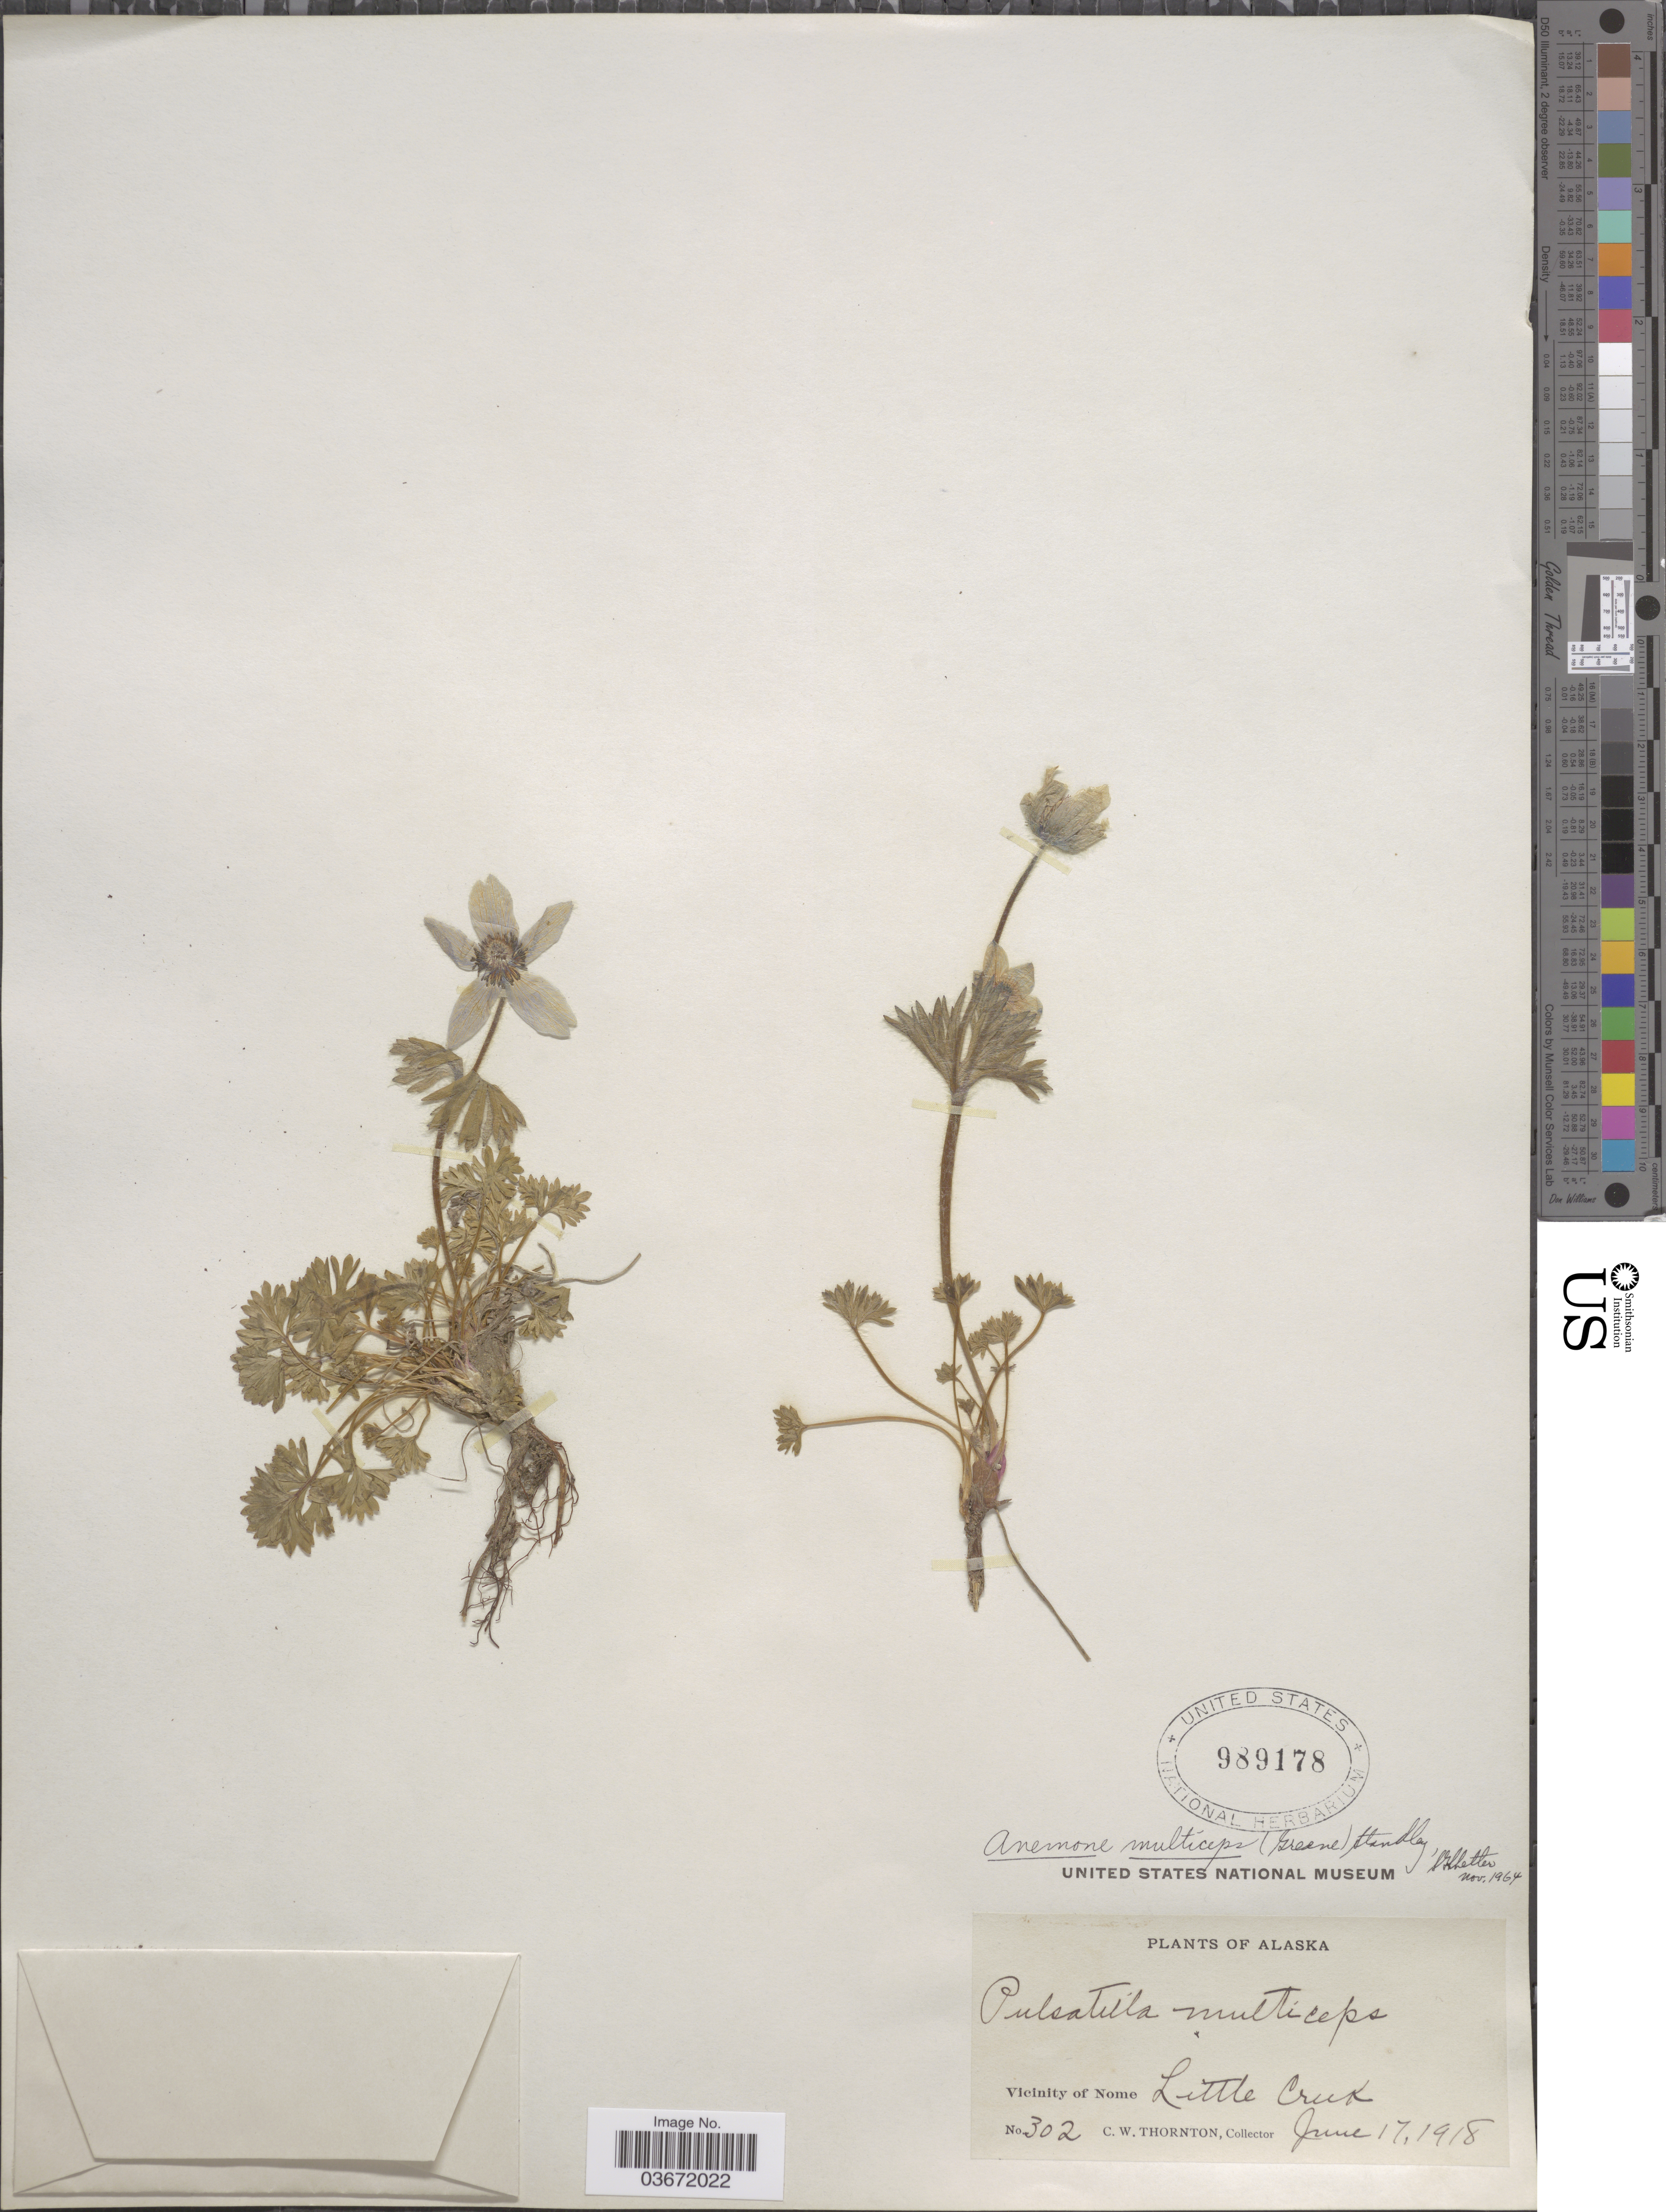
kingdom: Plantae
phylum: Tracheophyta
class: Magnoliopsida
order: Ranunculales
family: Ranunculaceae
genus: Anemone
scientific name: Anemone multiceps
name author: (Greene) Standl.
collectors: C. Thornton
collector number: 302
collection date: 1918-06-17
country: United States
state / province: Alaska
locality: Vicinity of Nome. Little Creek.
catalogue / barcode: US 989178